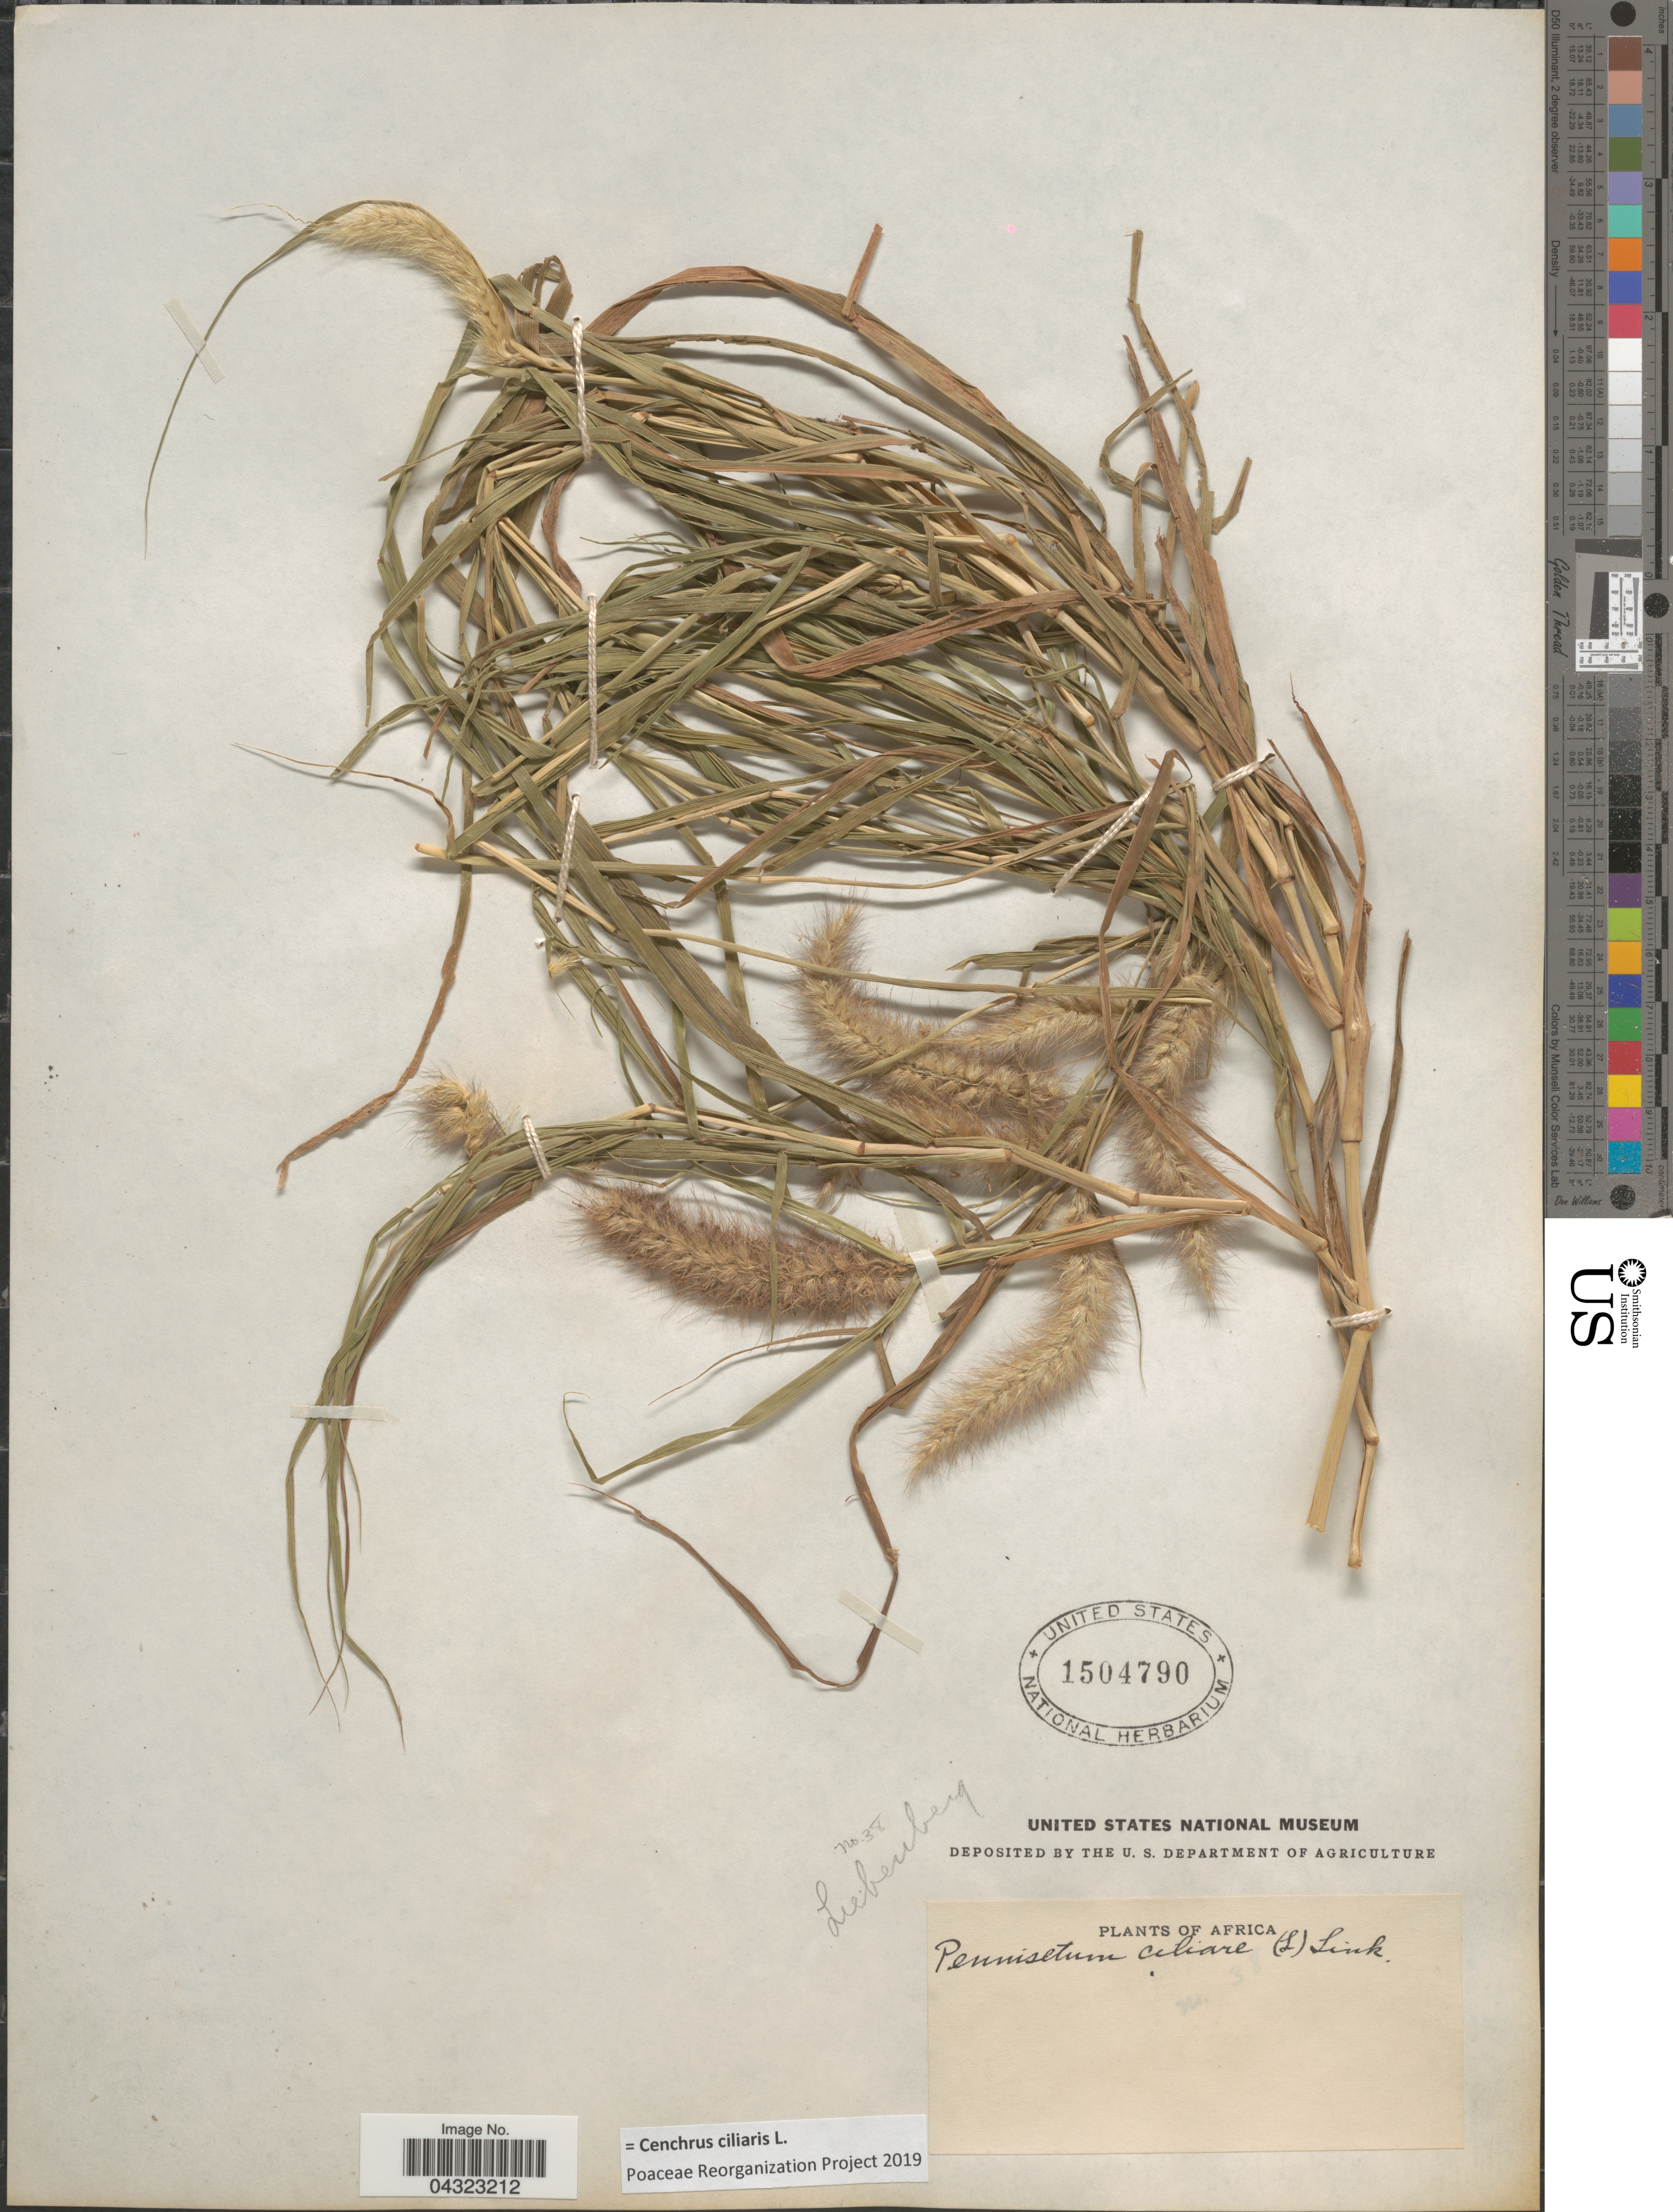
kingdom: Plantae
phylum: Tracheophyta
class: Liliopsida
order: Poales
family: Poaceae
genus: Cenchrus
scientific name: Cenchrus ciliaris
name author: L.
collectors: -. Liebenberg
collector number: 38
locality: Africa.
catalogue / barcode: US 1504790